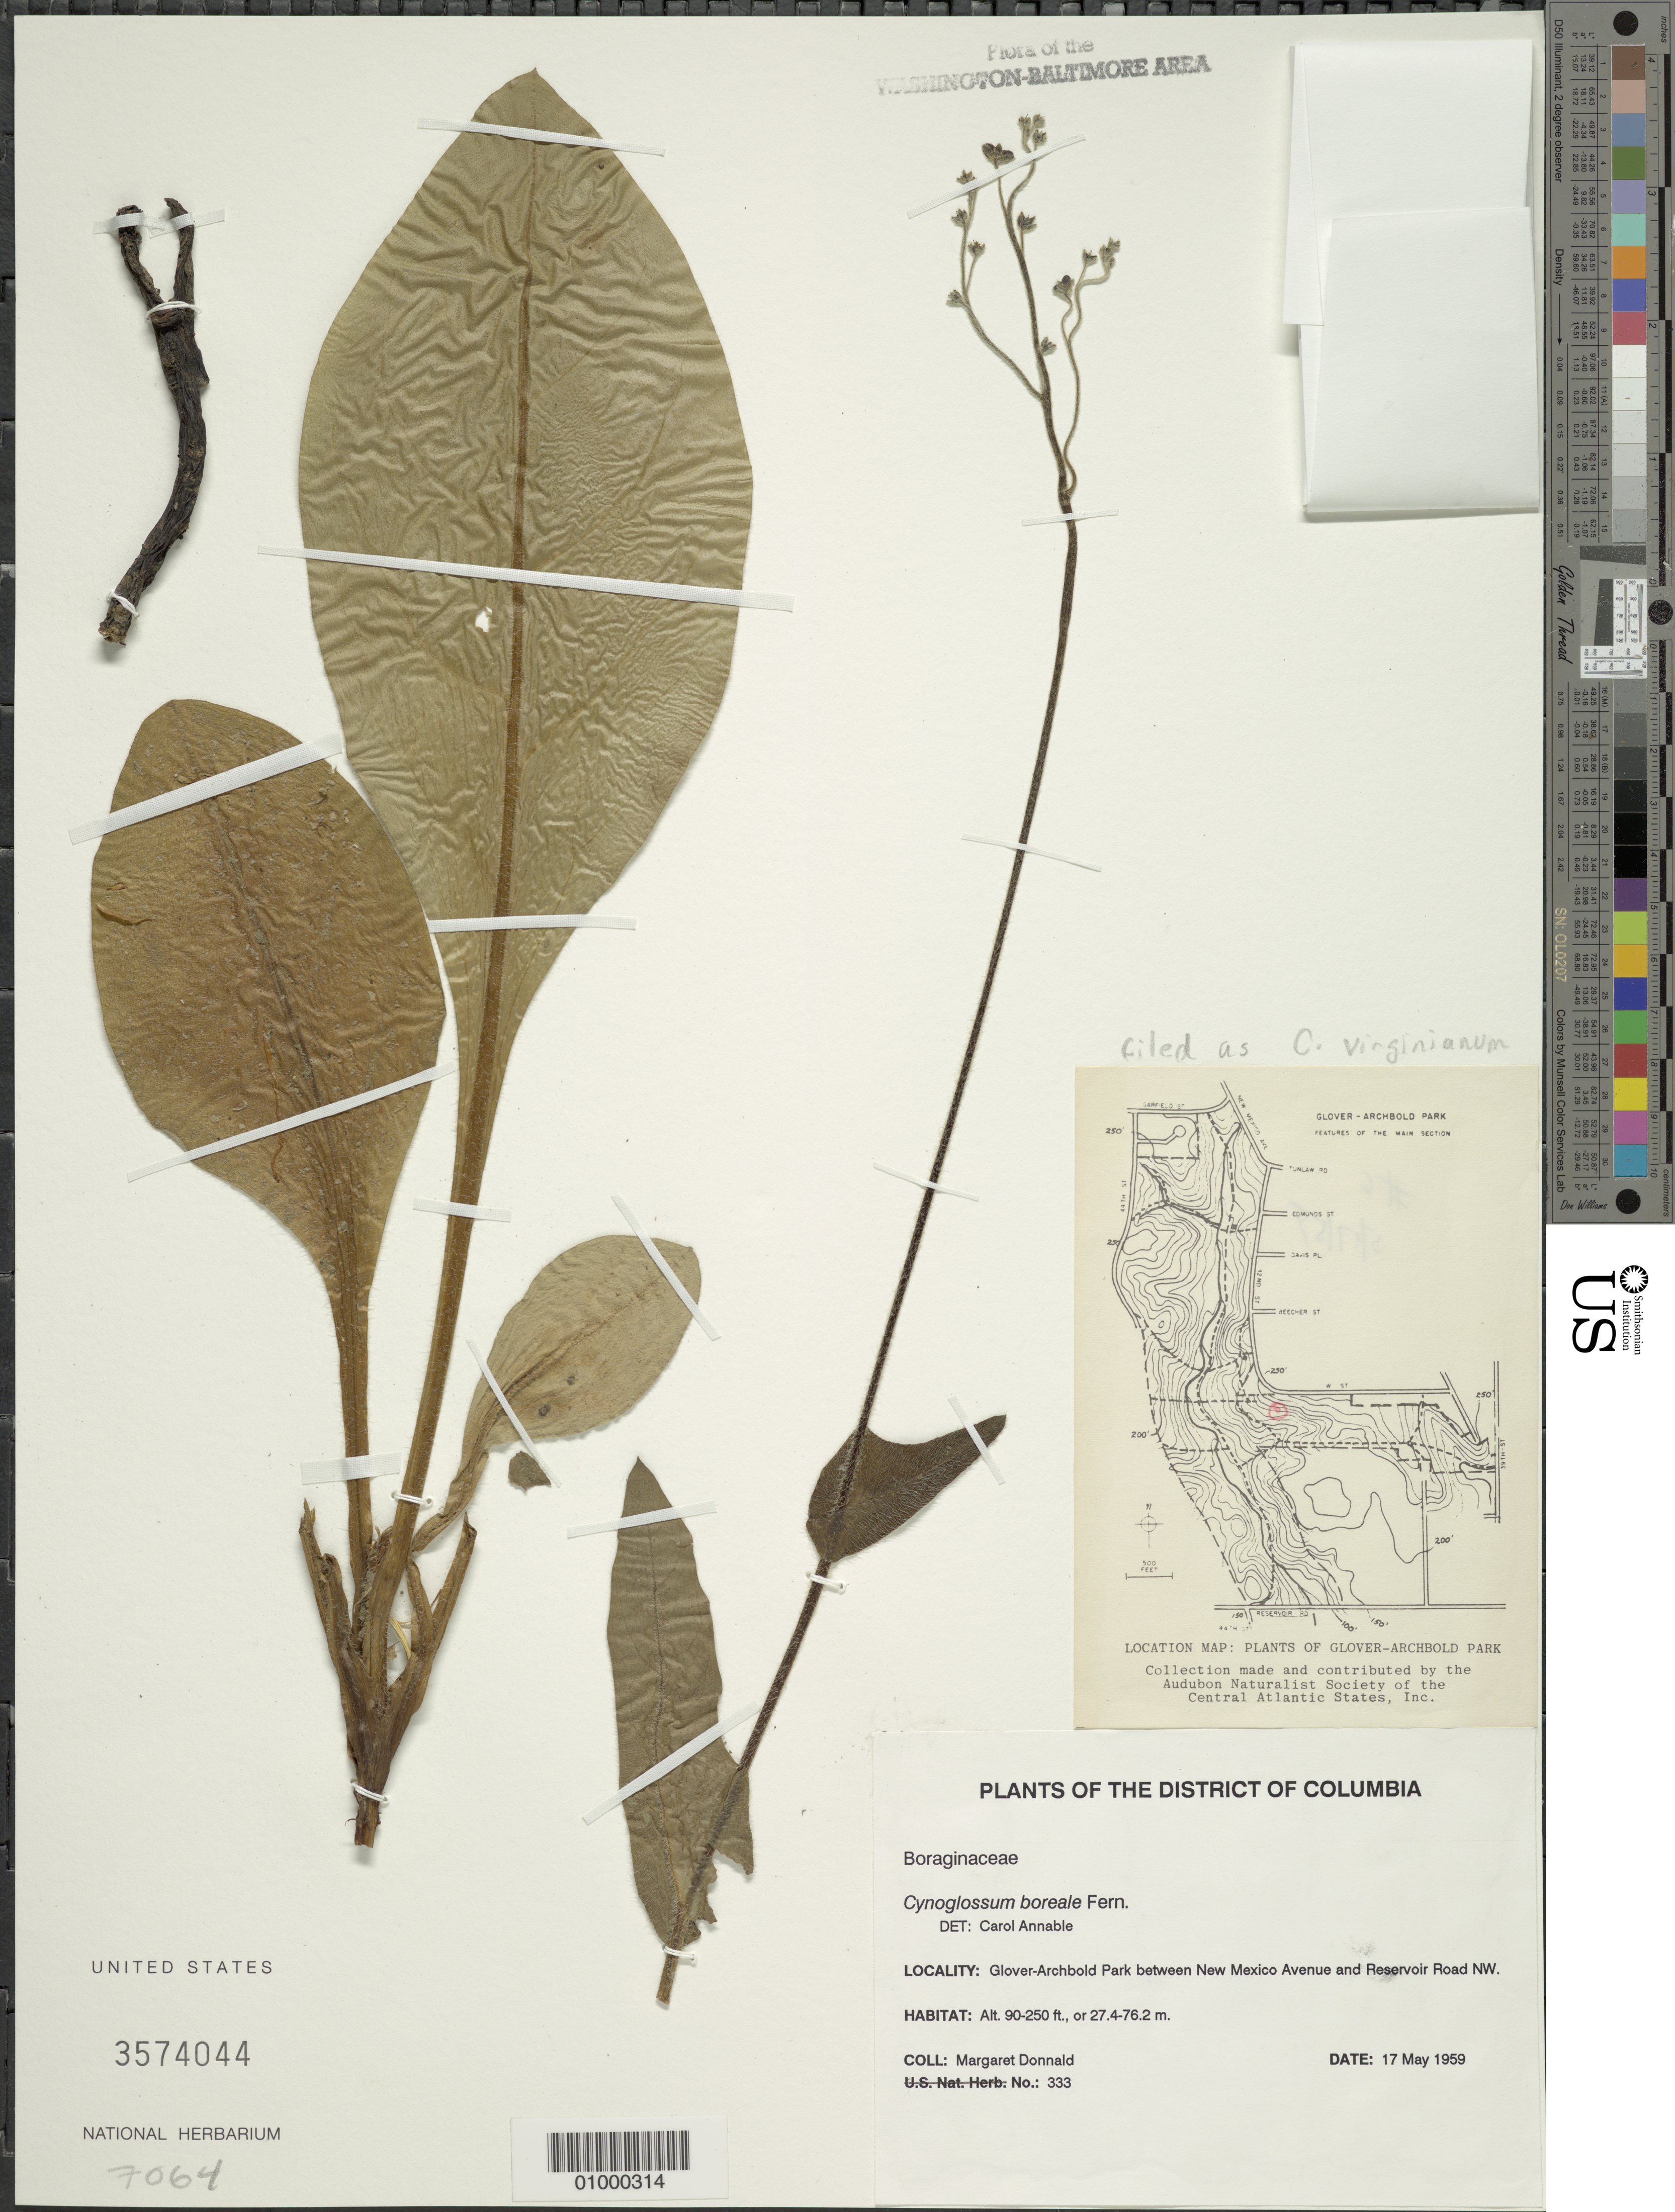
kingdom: Plantae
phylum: Tracheophyta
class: Magnoliopsida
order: Boraginales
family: Boraginaceae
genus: Cynoglossum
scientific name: Cynoglossum virginianum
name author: L.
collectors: M. Donnald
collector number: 333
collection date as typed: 17 May 1959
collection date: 1959-05-17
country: United States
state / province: District of Columbia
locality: Glover-Archbold Park between New Mexico Avenue and Reservoir Road NW.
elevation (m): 27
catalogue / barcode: US 3574044